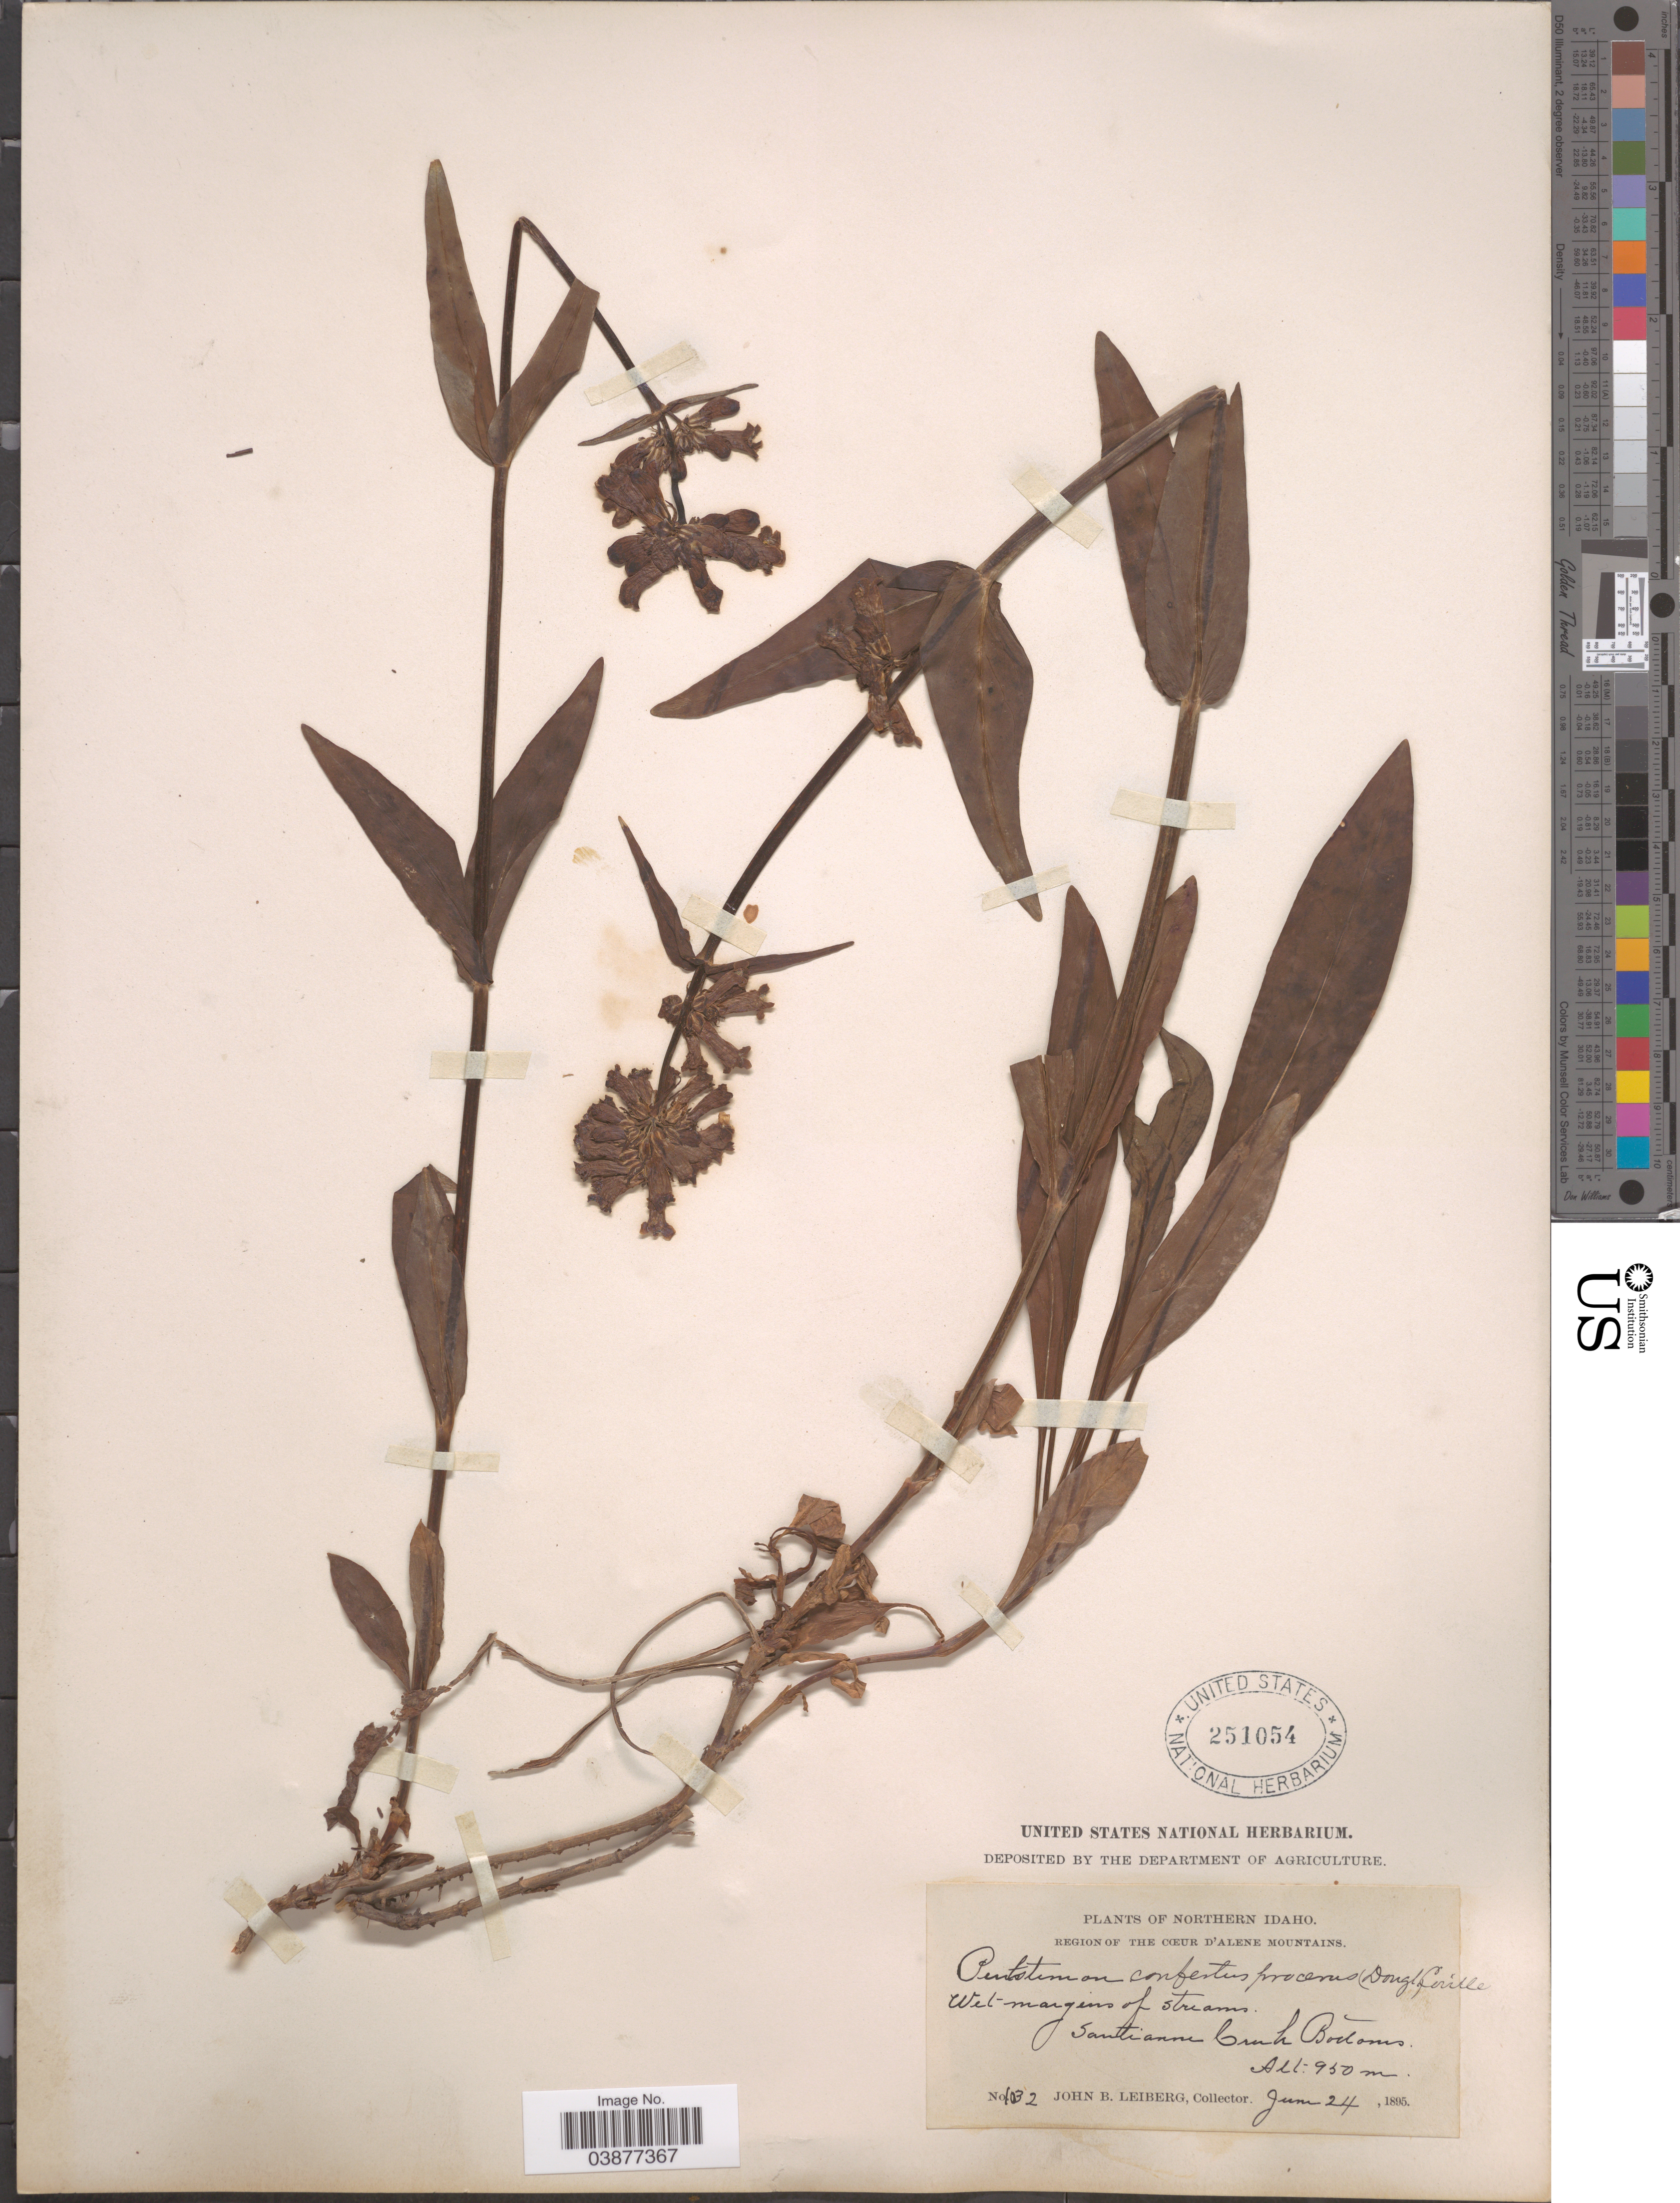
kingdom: Plantae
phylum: Tracheophyta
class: Magnoliopsida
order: Lamiales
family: Plantaginaceae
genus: Penstemon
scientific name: Penstemon productus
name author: Greene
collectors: J. B. Leiberg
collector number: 1032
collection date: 1895-06-24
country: United States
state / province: Idaho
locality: Northern Idaho. Region of the Cœur d'Alene Mountains. Santianne Creek Bottoms.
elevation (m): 950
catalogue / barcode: US 251054